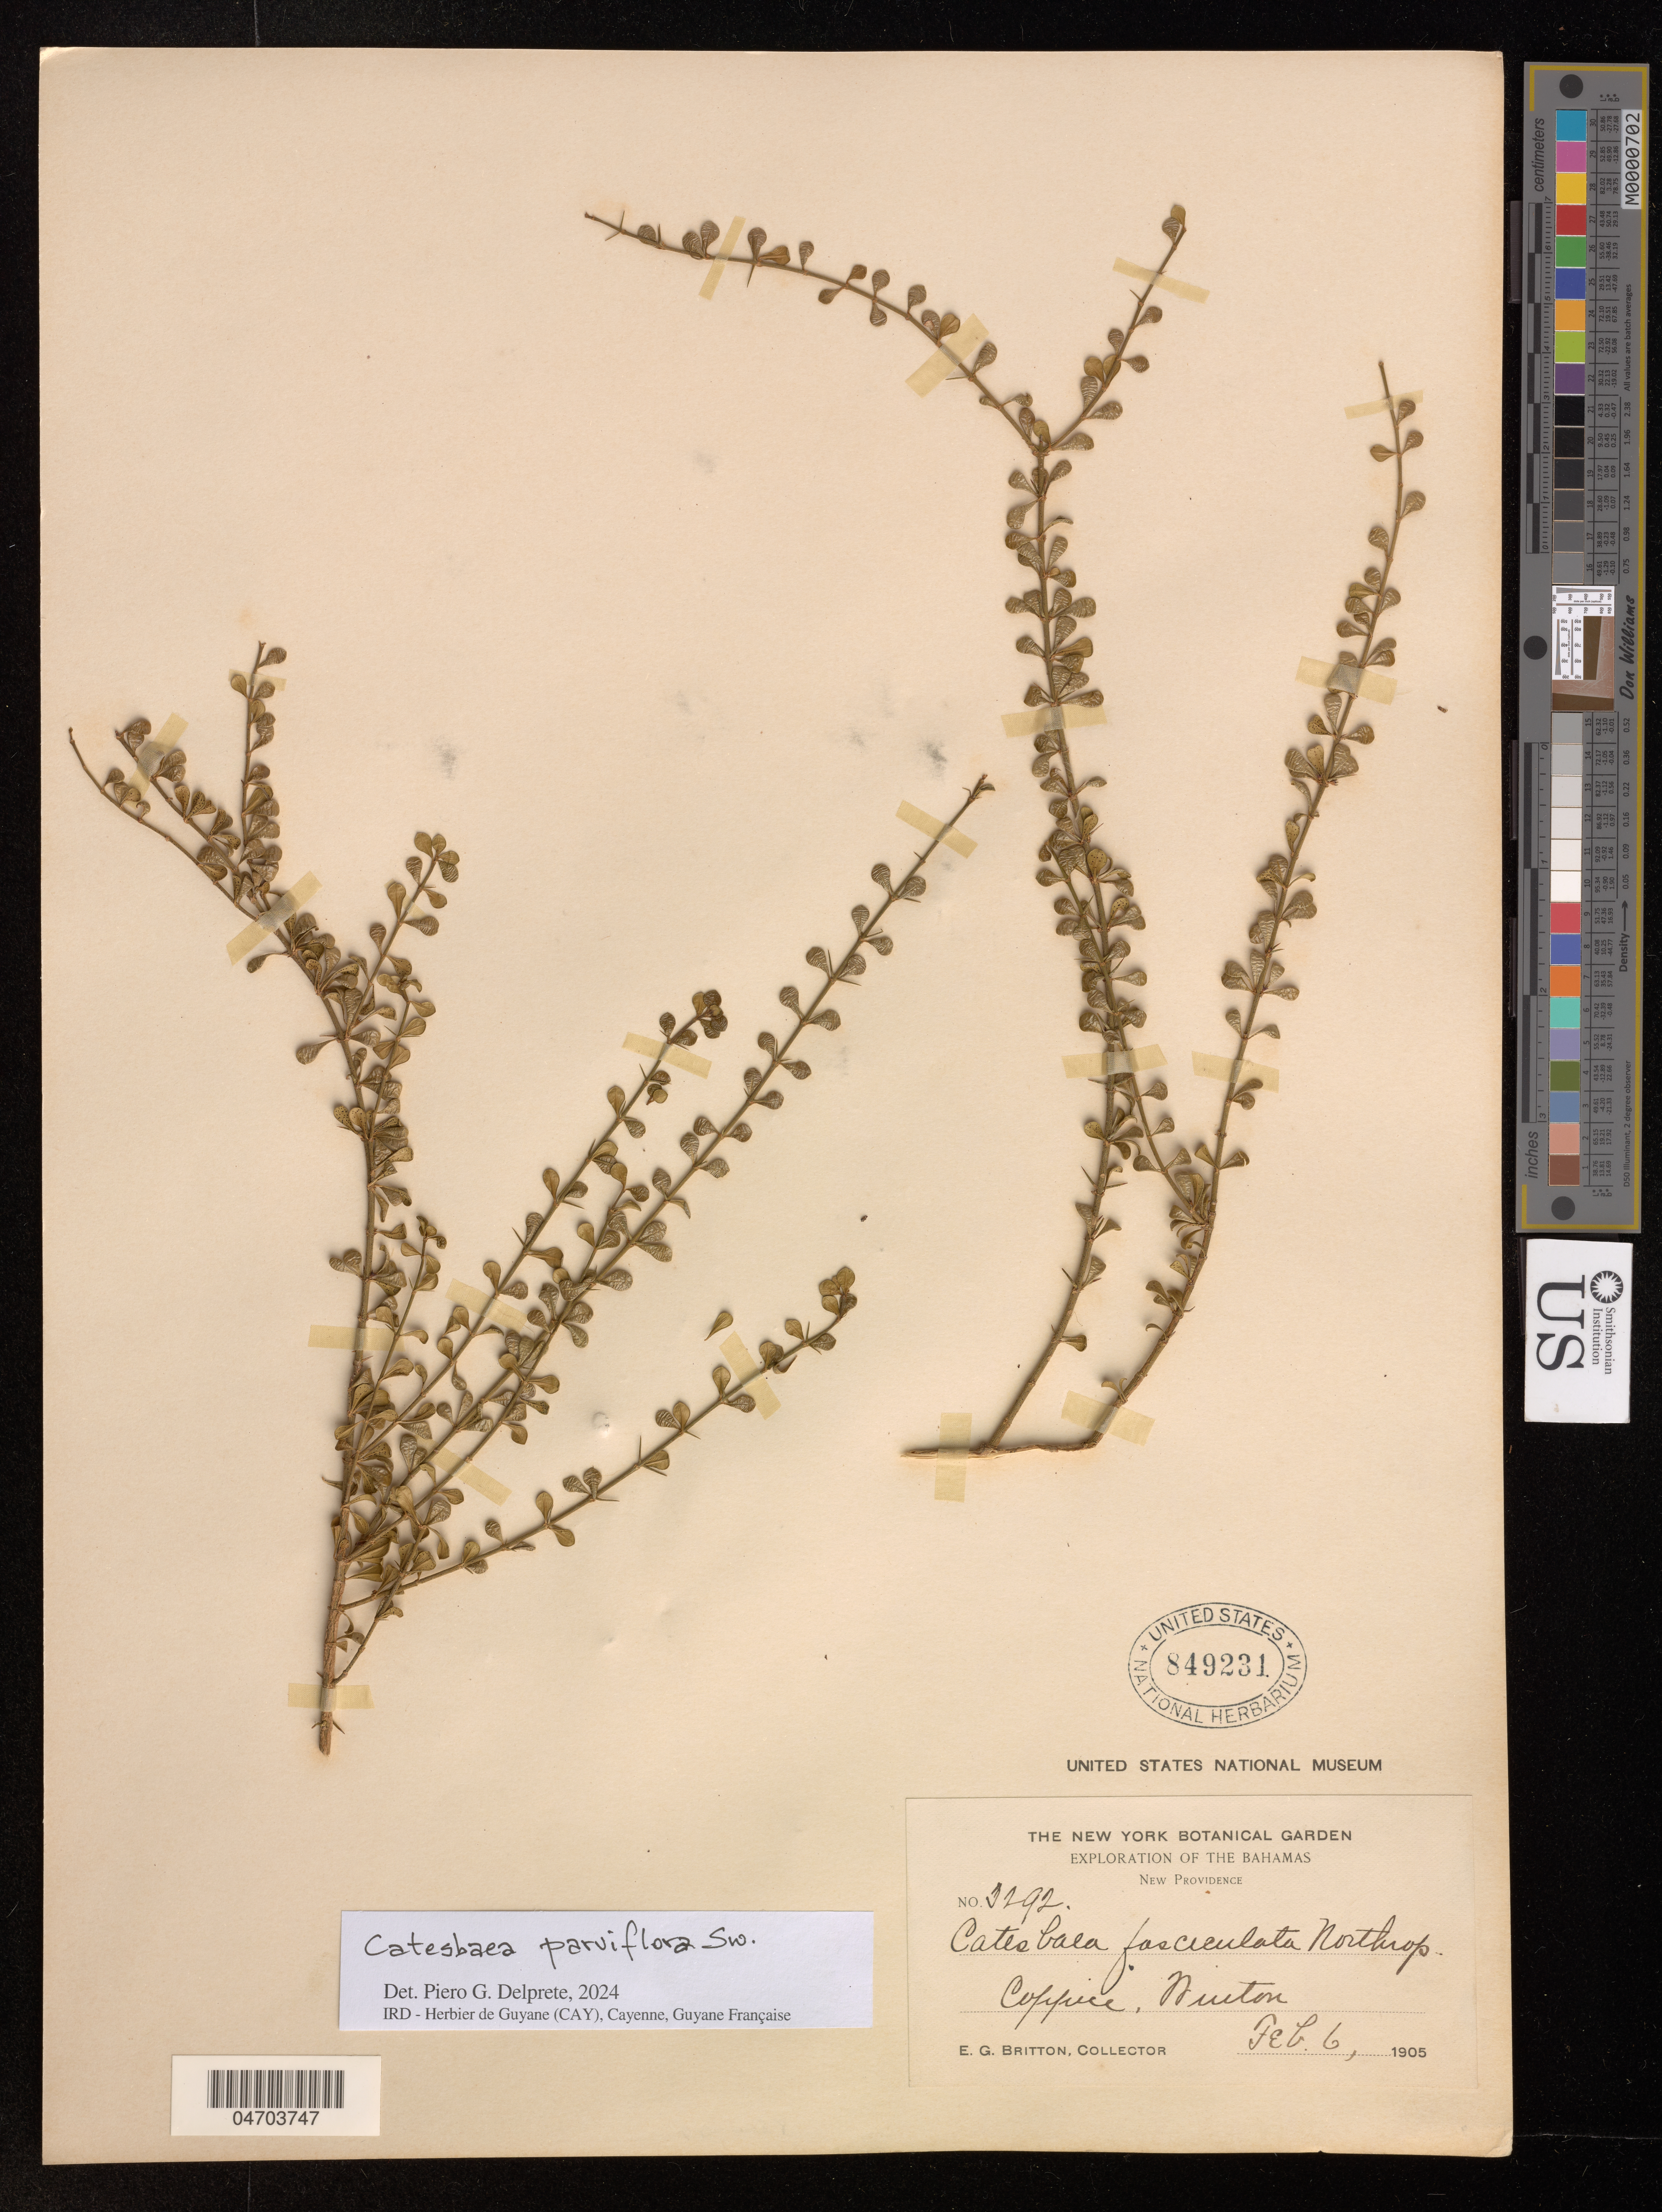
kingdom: Plantae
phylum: Tracheophyta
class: Magnoliopsida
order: Gentianales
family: Rubiaceae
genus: Catesbaea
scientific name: Catesbaea parviflora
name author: Sw.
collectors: E. G. Britton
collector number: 3292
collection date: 1905-02-06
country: Bahamas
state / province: New Providence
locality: Coppice, Winton.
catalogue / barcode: US 849231